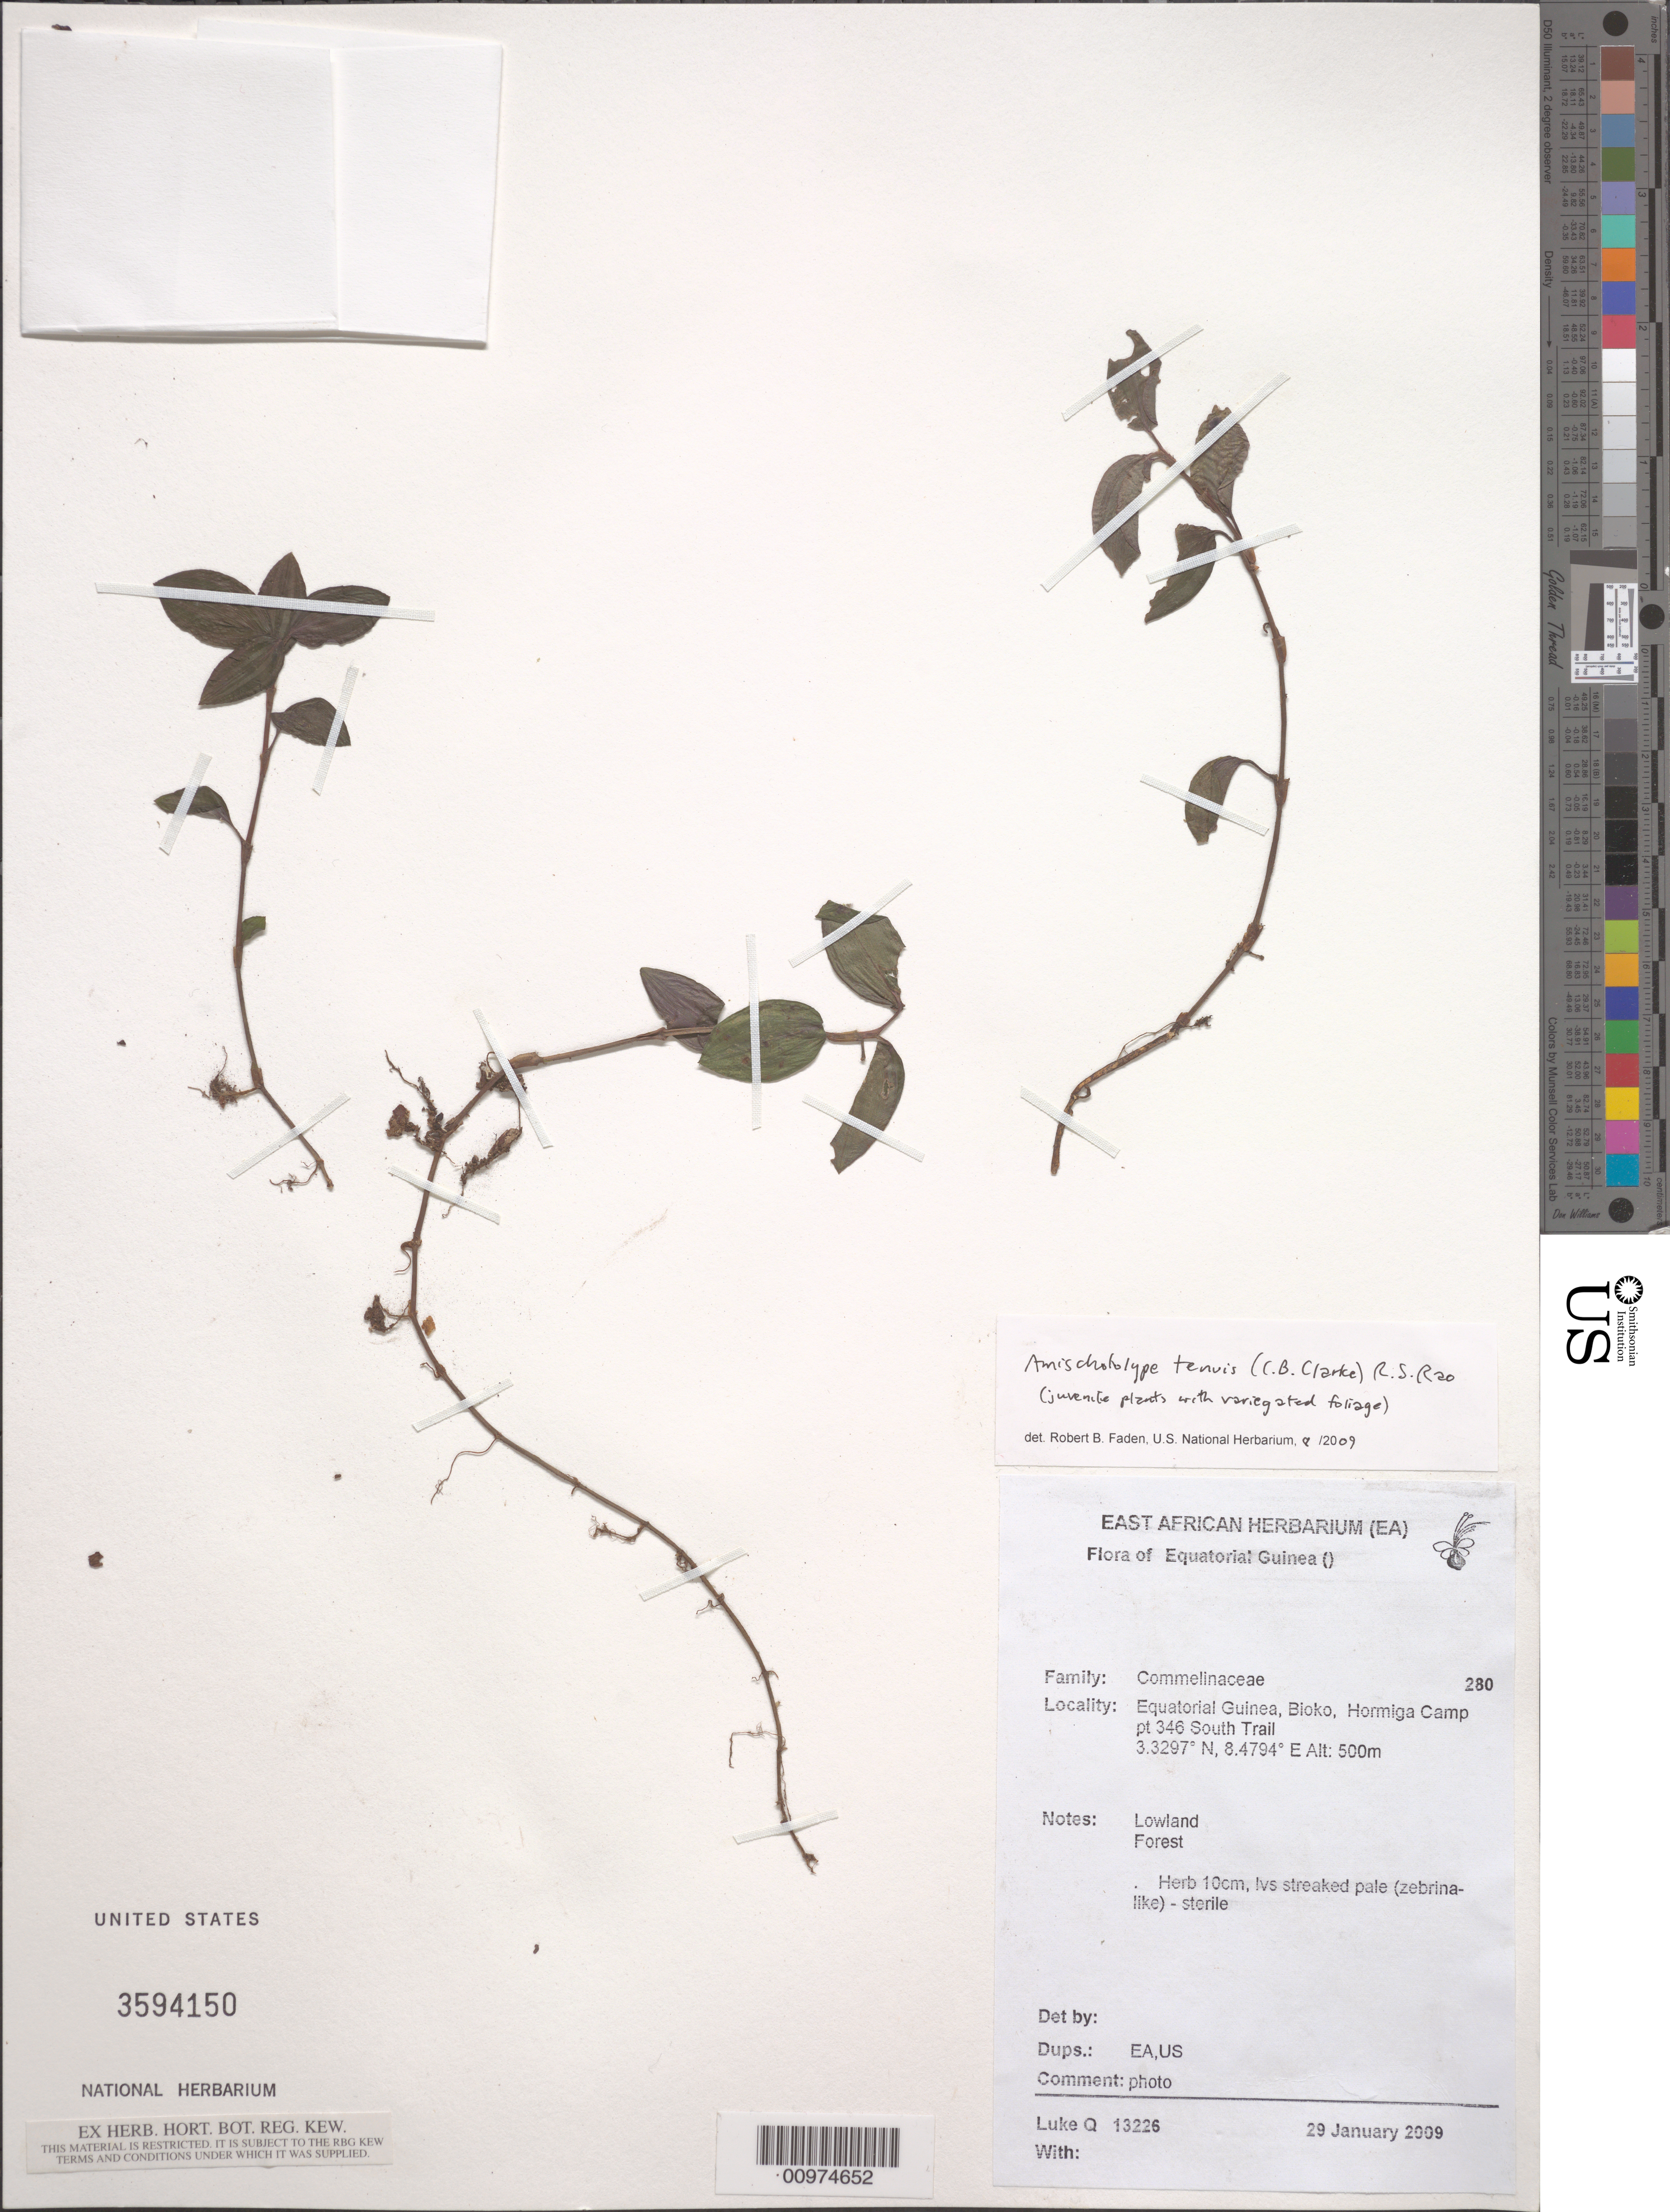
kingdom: Plantae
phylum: Tracheophyta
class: Liliopsida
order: Commelinales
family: Commelinaceae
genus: Amischotolype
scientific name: Amischotolype tenuis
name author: (C.B. Clarke) R.S. Rao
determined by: Faden, Robert B., (US), Smithsonian Institution - National Museum of Natural History (UNITED STATES)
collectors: Q. Luke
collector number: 13226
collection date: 2009-01-29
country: Equatorial Guinea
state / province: Bioko Sur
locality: Homiga Camp pt 346 South Trail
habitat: Lowland Forest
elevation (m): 500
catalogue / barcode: US 3594150